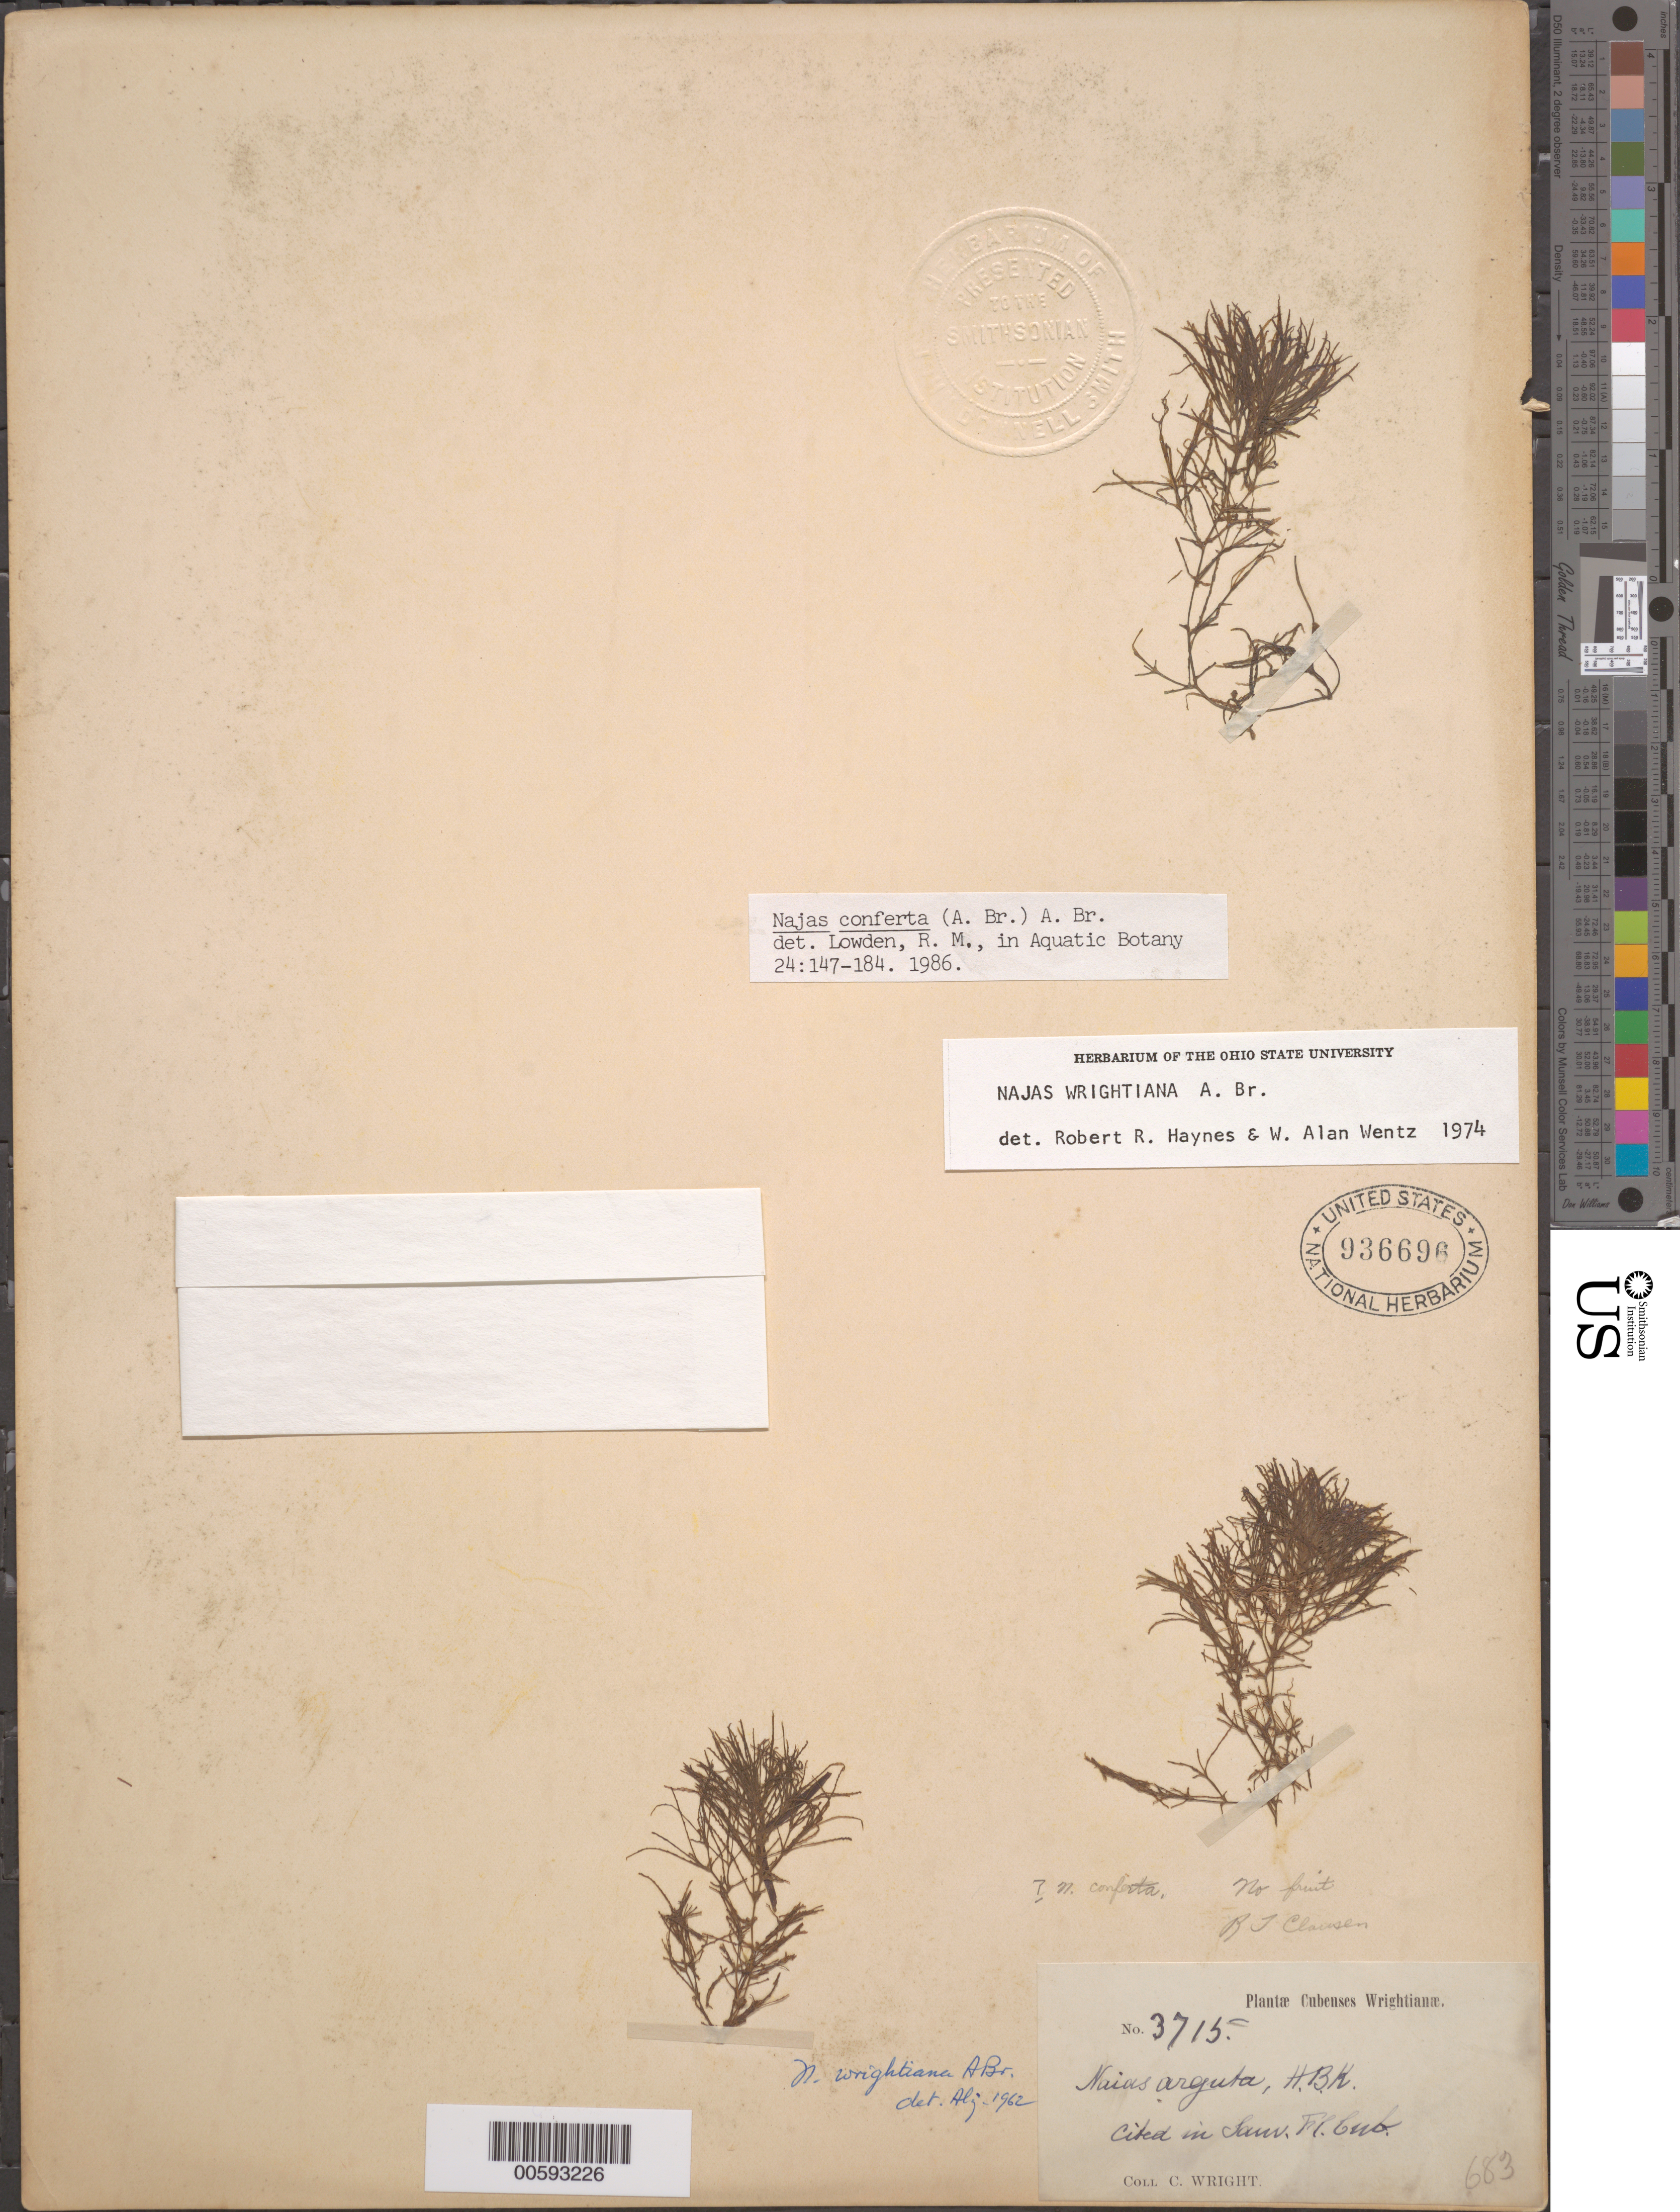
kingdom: Plantae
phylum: Tracheophyta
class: Liliopsida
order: Alismatales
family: Hydrocharitaceae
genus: Najas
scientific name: Najas conferta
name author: (A. Braun) A. Braun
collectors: C. Wright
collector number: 3715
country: United States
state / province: Florida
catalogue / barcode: US 936696